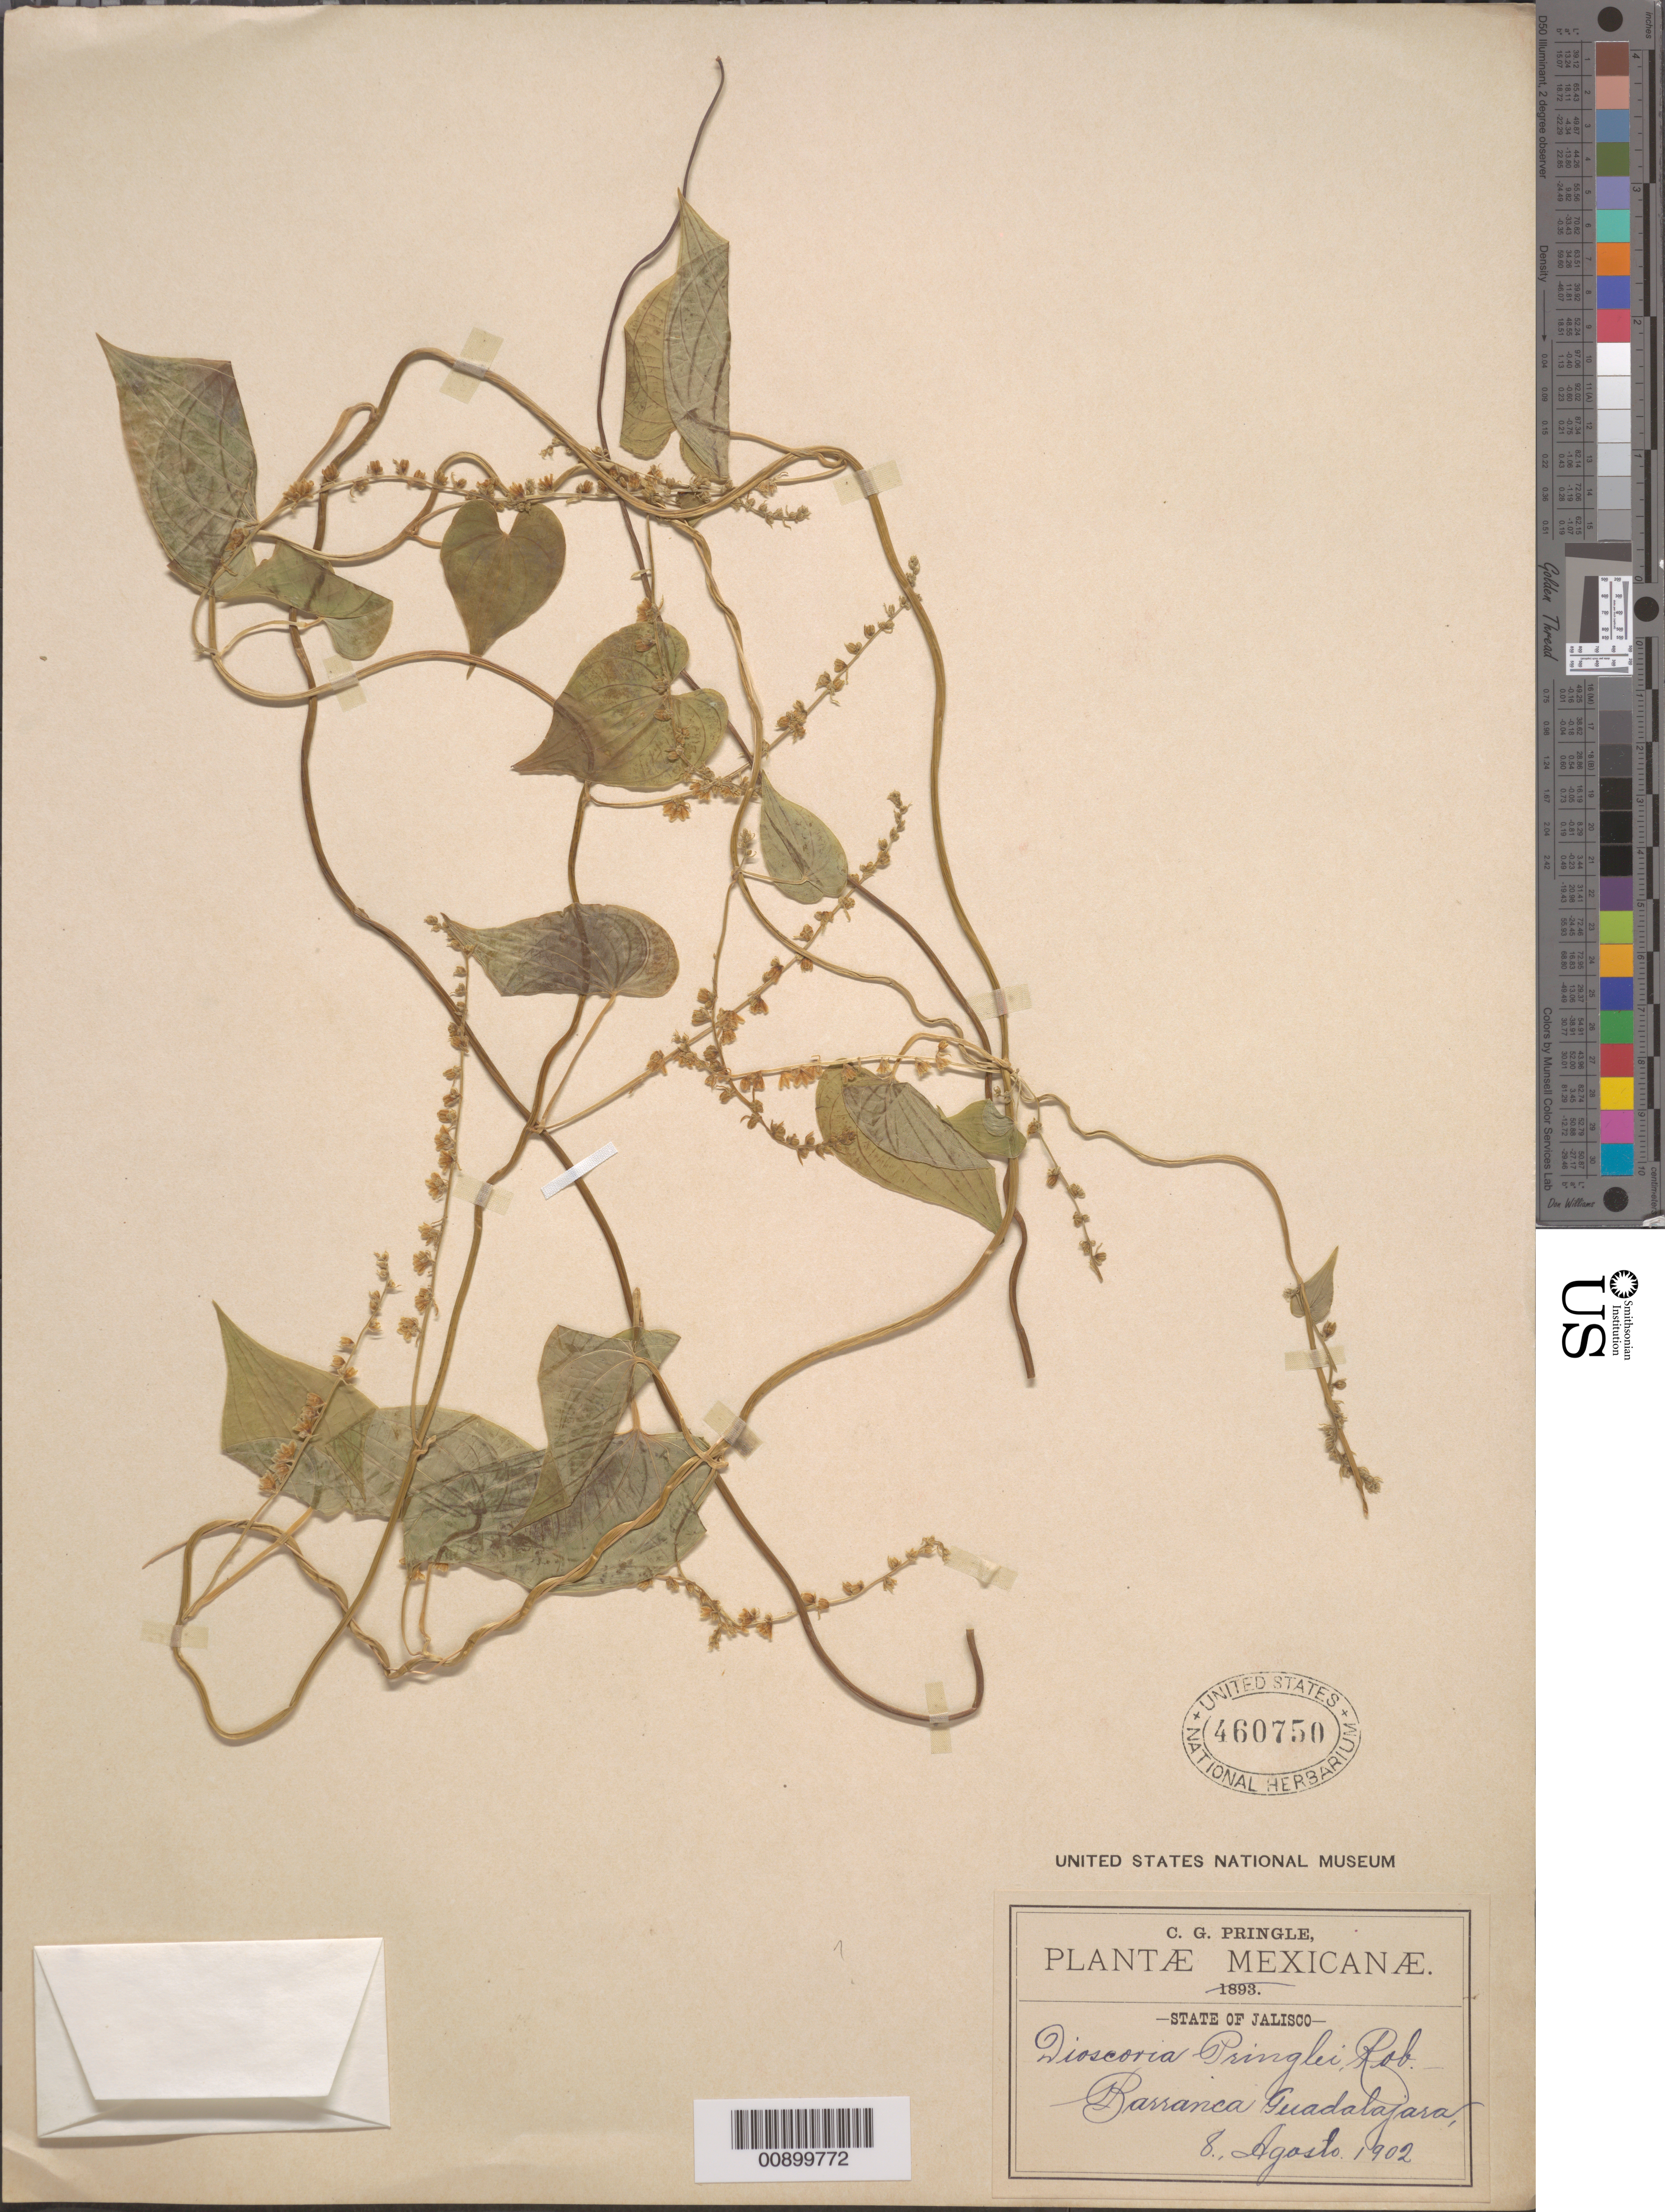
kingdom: Plantae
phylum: Tracheophyta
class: Liliopsida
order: Dioscoreales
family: Dioscoreaceae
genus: Dioscorea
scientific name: Dioscorea pringlei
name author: B.L. Rob.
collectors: C. G. Pringle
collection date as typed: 08 Aug 1902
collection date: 1902-08-08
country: Mexico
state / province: Jalisco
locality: Barranca Guadalajara, Jalisco.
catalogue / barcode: US 460750